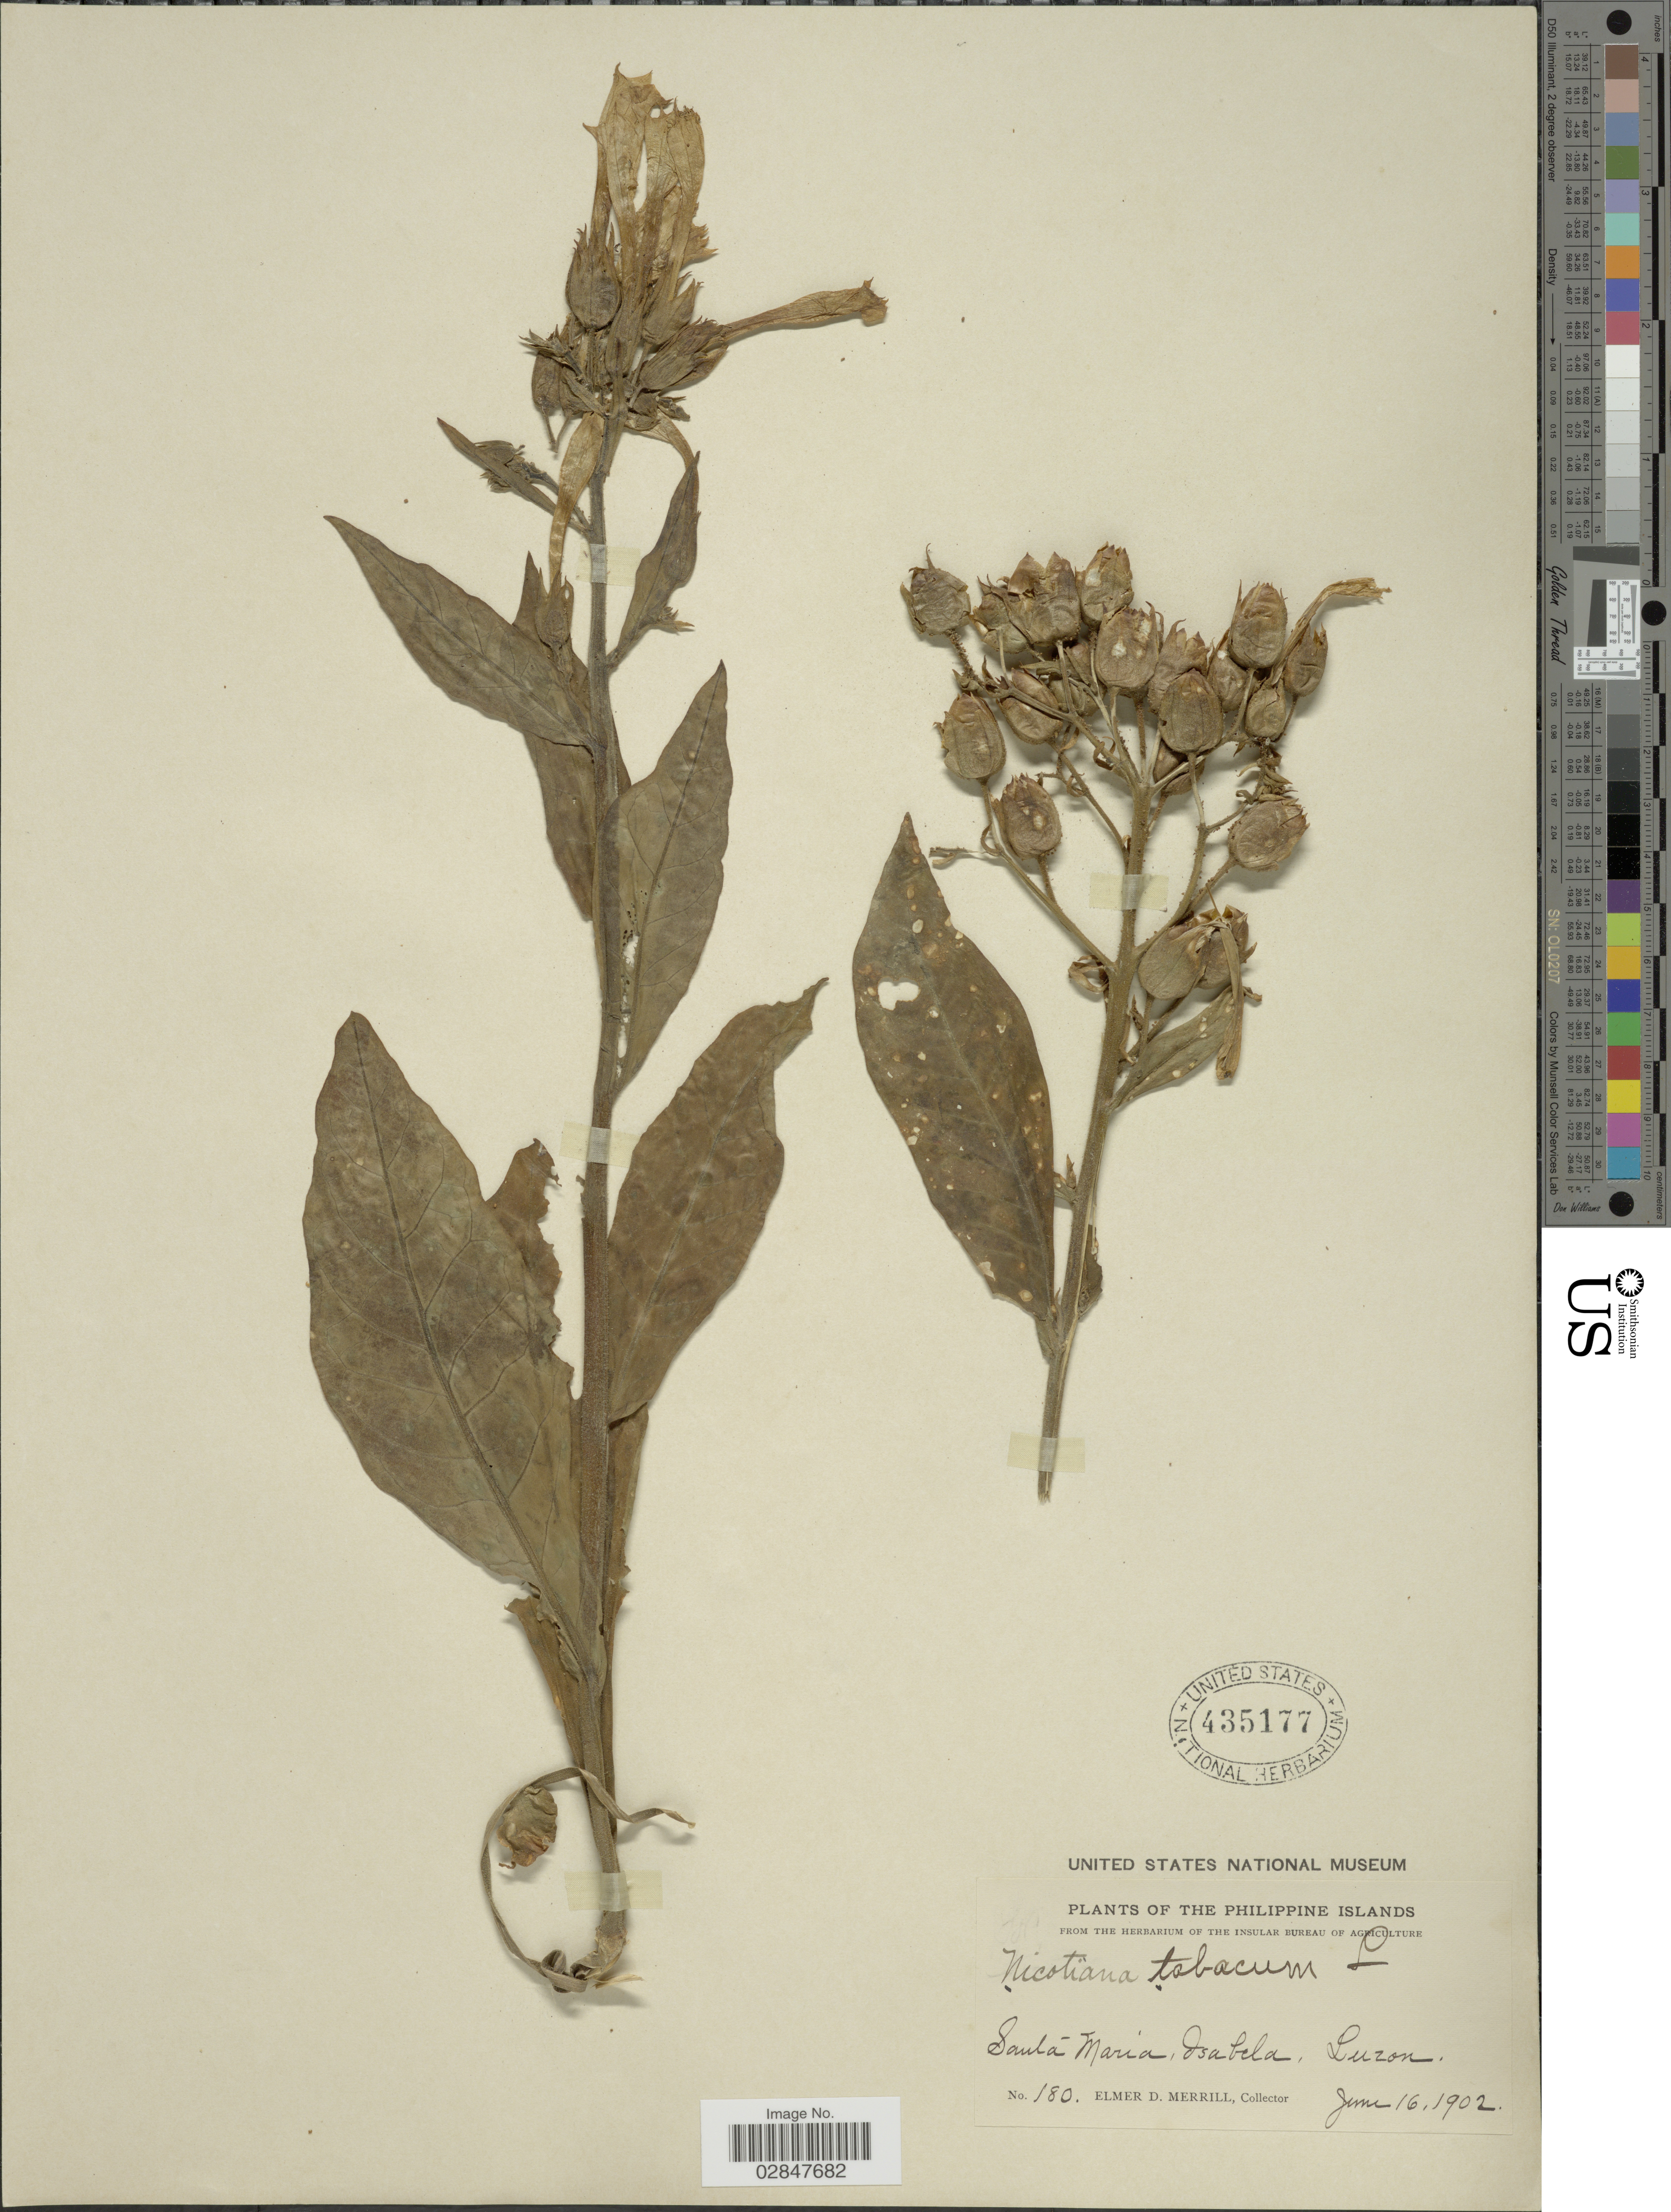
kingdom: Plantae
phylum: Tracheophyta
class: Magnoliopsida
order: Solanales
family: Solanaceae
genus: Nicotiana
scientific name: Nicotiana tabacum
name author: L.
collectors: E. D. Merrill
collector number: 180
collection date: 1902-06-16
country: Philippines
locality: The Philippine Islands. Santa Maria, Isabela. Luzon.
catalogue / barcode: US 435177